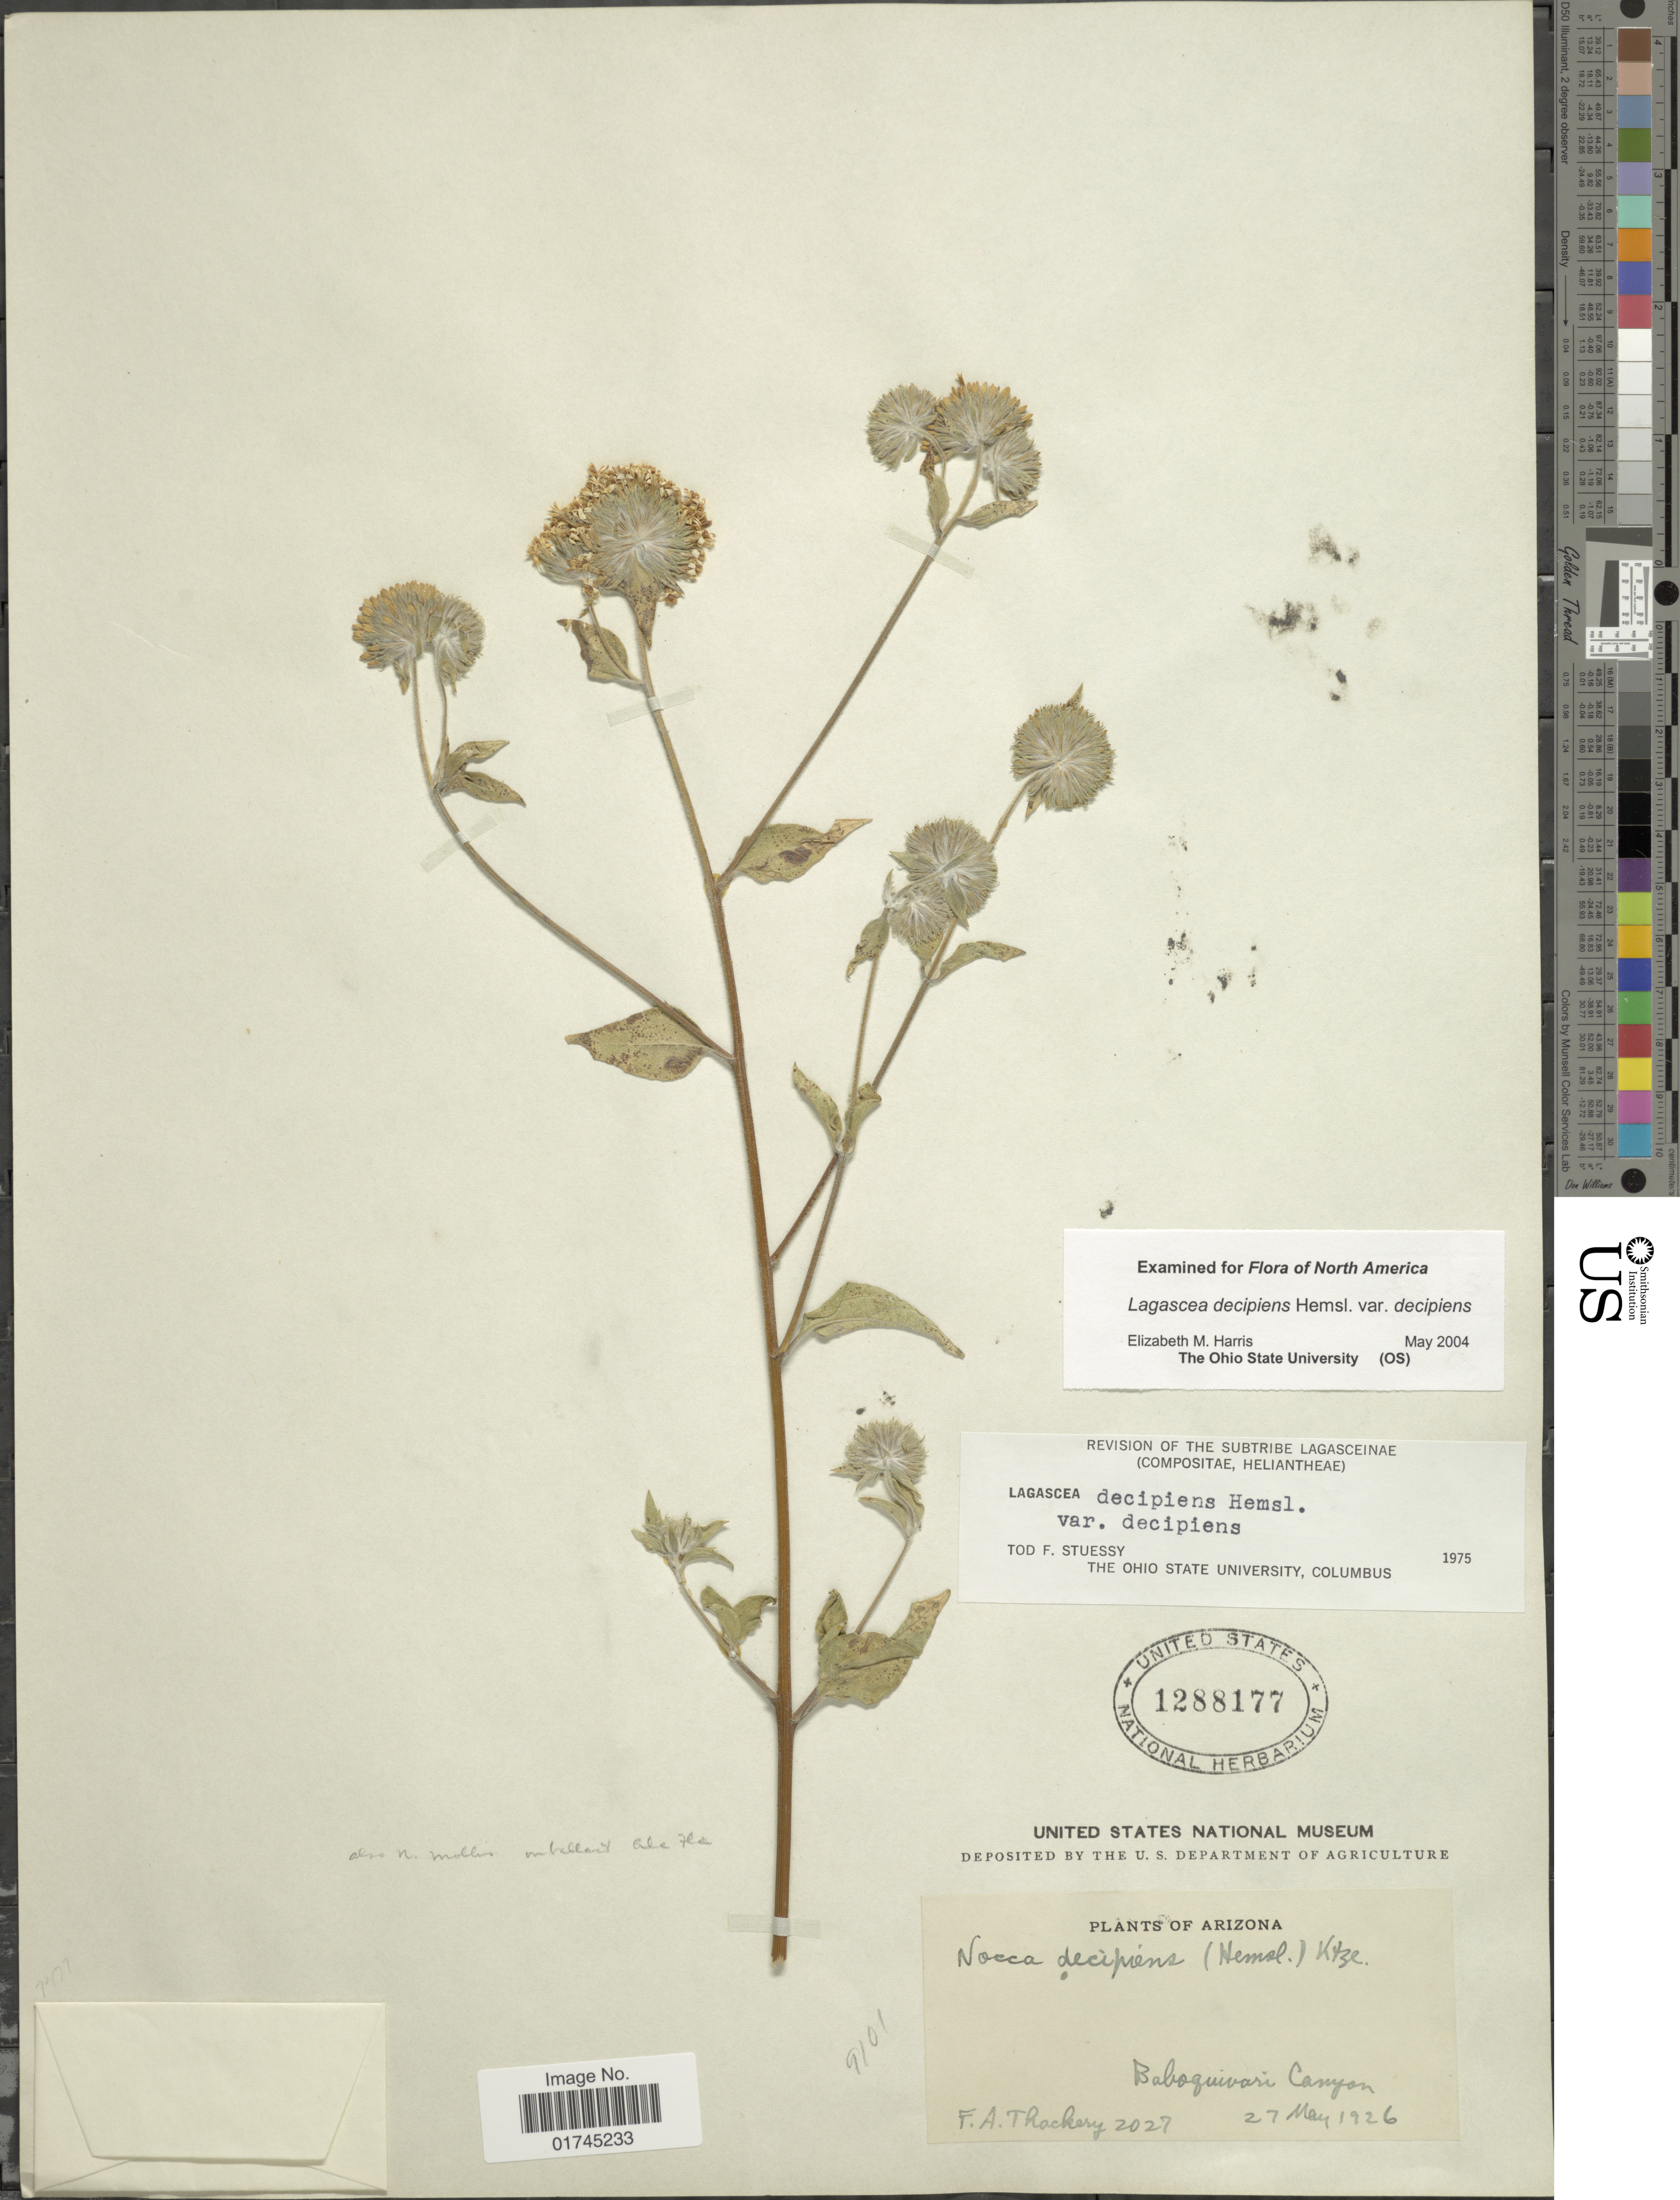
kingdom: Plantae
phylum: Tracheophyta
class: Magnoliopsida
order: Asterales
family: Asteraceae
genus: Lagascea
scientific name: Lagascea decipiens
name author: Hemsl.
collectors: F. Thackery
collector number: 2027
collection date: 1926-05-27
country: United States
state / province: Arizona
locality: Baboquivari Canyon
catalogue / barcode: US 1288177